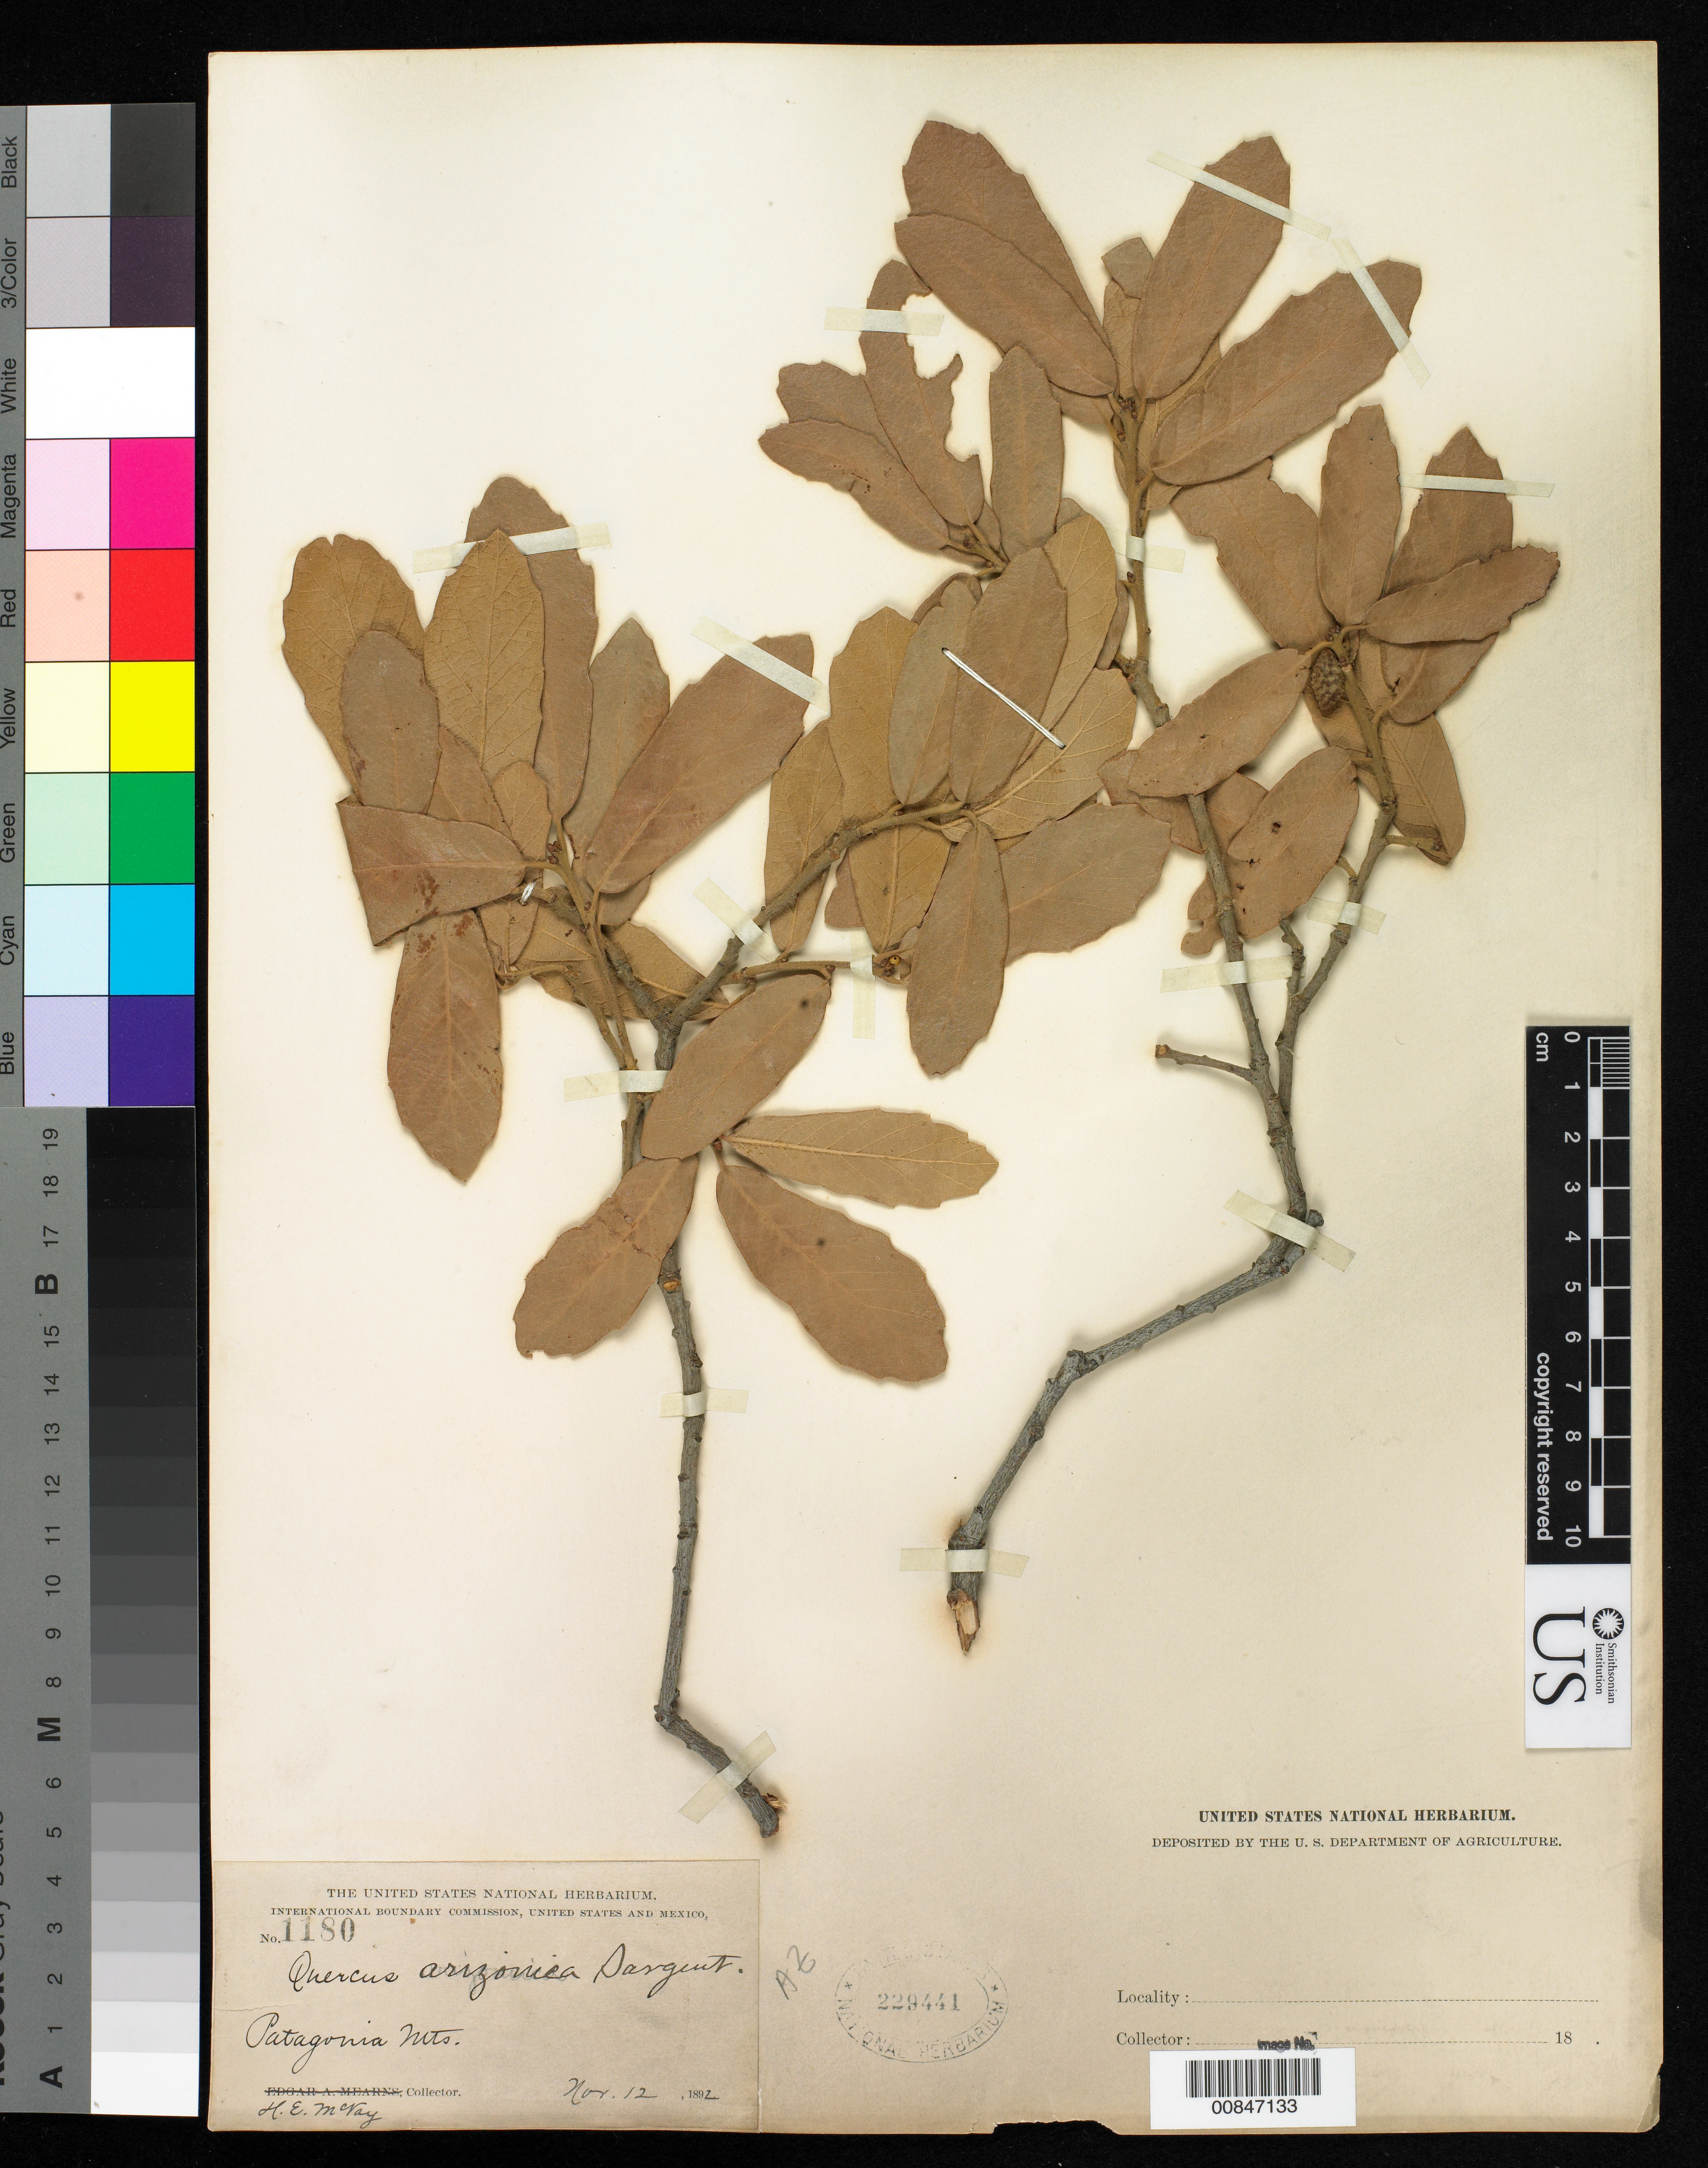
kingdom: Plantae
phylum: Tracheophyta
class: Magnoliopsida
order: Fagales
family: Fagaceae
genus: Quercus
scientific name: Quercus arizonica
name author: Sarg.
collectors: H. E. McVay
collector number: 1180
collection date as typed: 12 Nov 1892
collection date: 1892-11-12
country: United States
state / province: Arizona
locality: Patagonia Mts., Arizona.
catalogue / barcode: US 229441